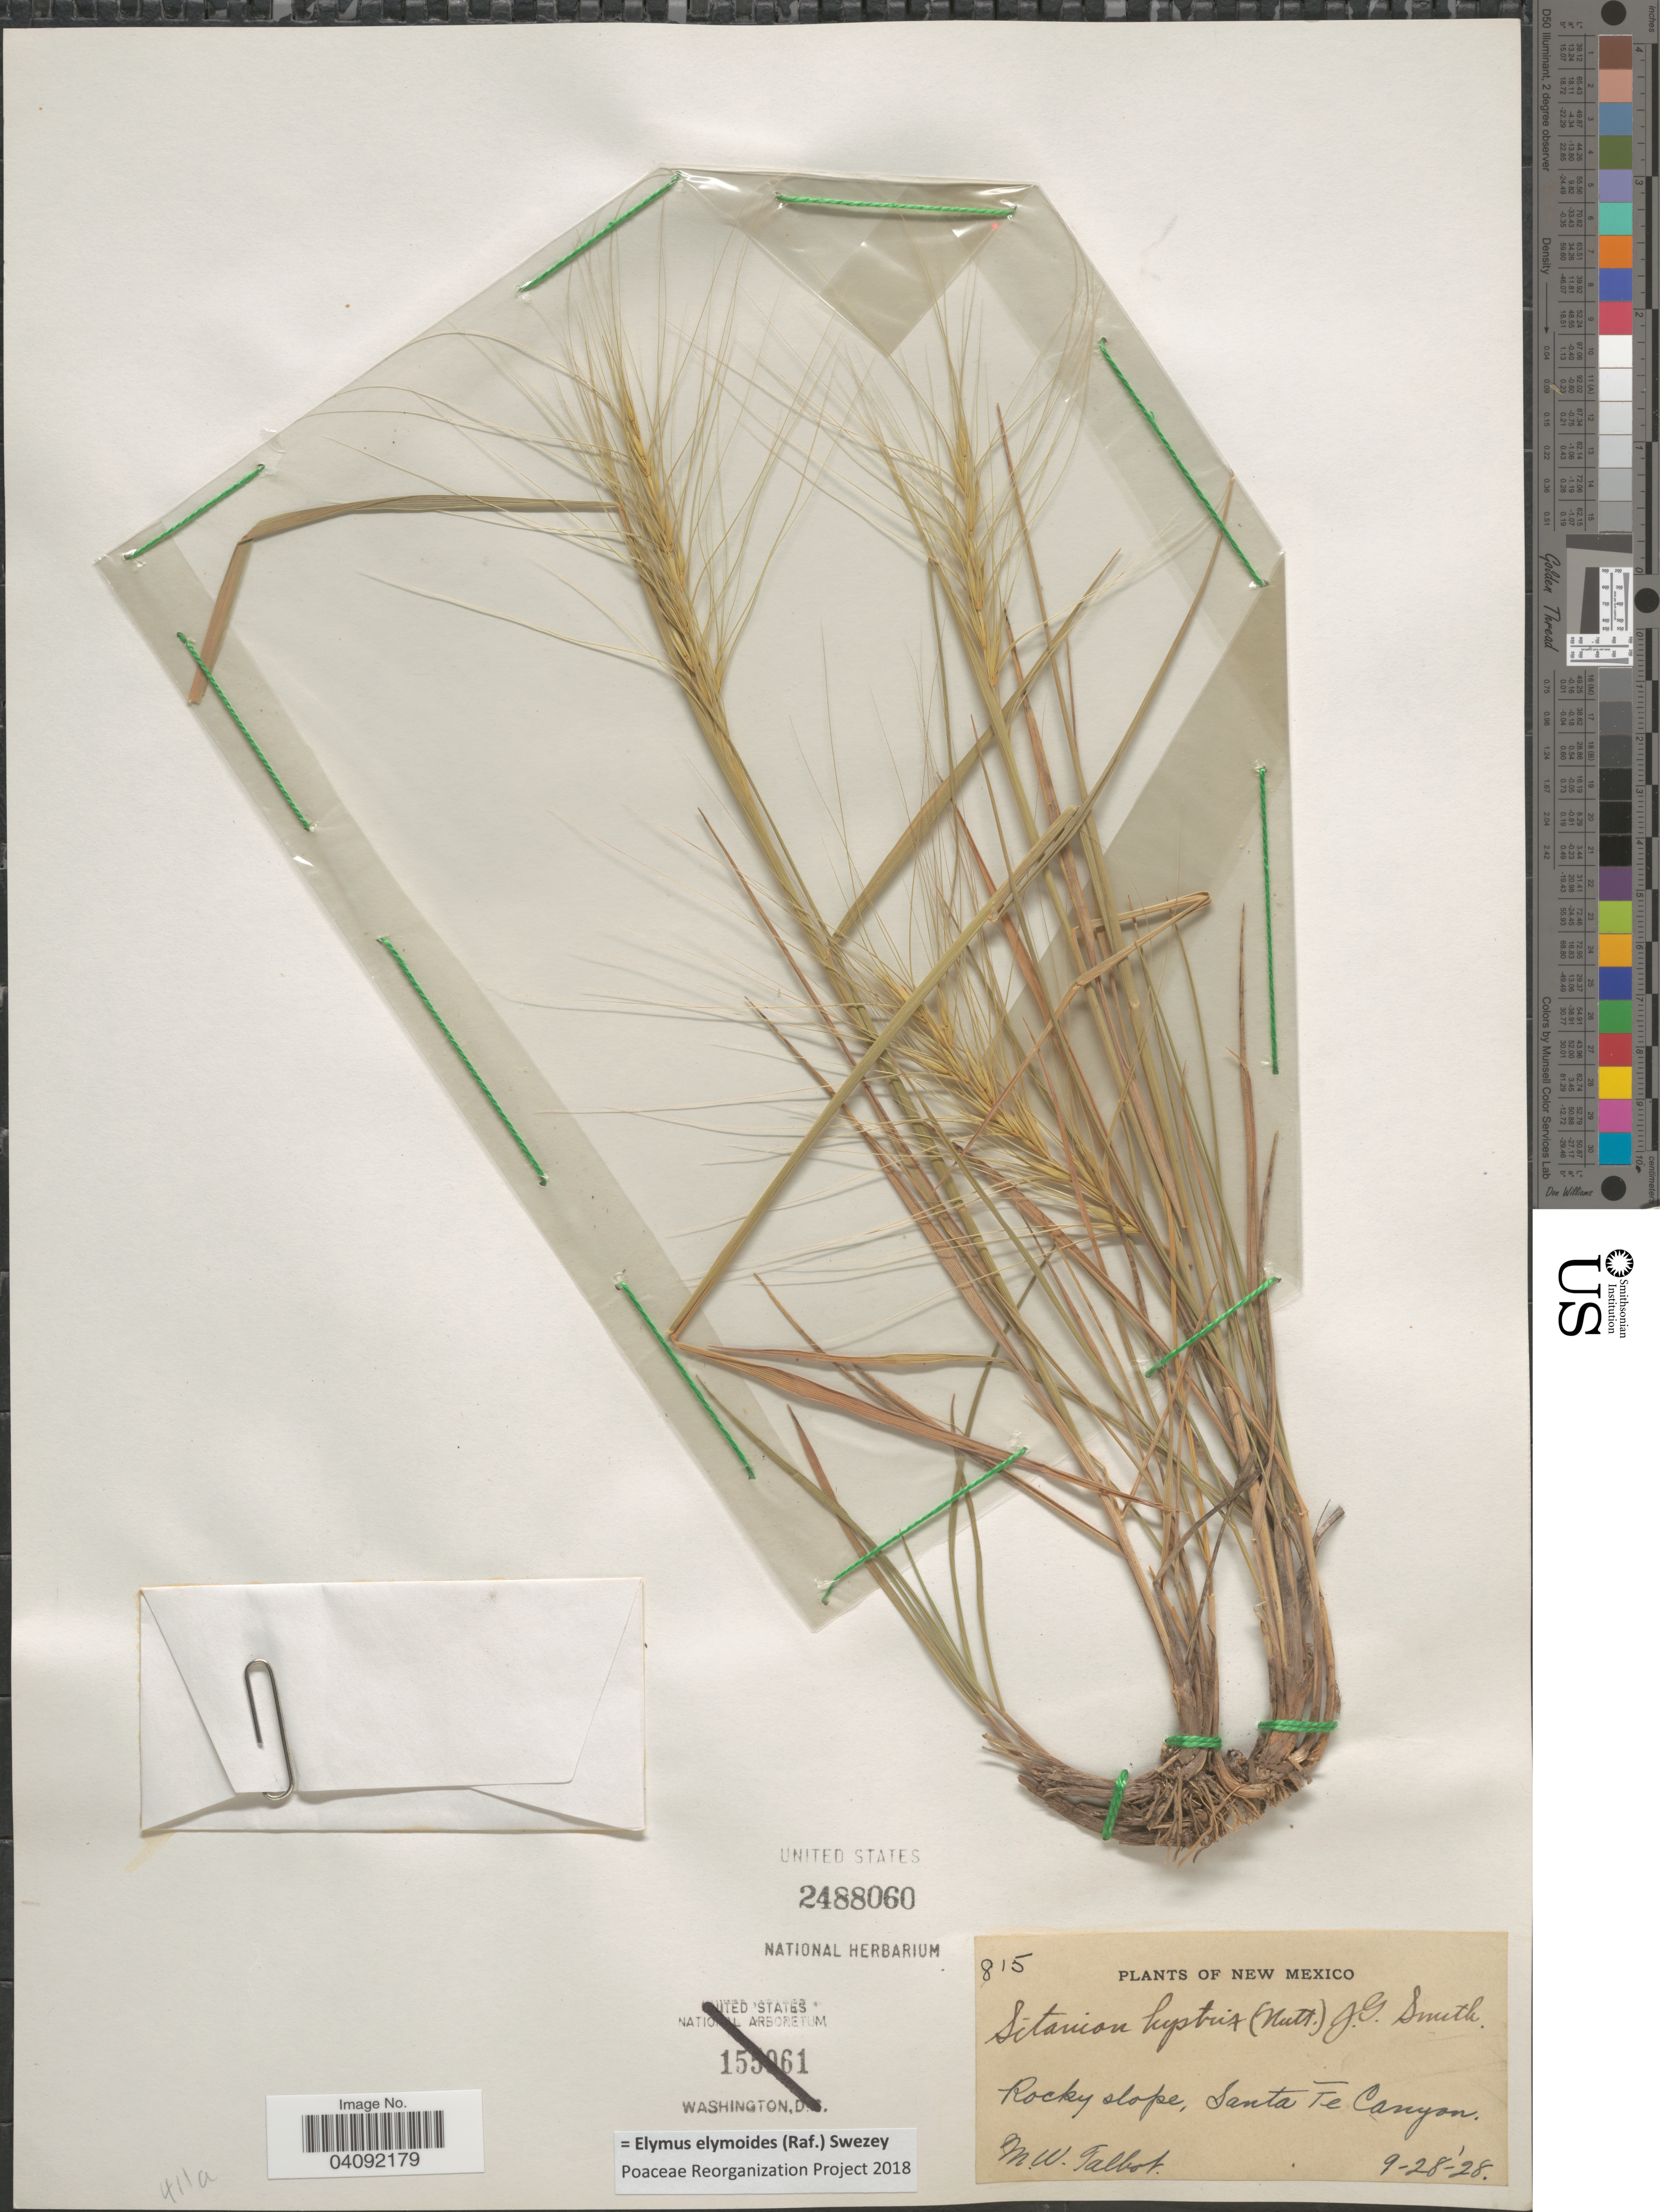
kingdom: Plantae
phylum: Tracheophyta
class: Liliopsida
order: Poales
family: Poaceae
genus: Elymus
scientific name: Elymus elymoides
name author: (Raf.) Swezey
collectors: M. Talbot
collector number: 815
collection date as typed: Transcribed d/m/y: 28/9/28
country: United States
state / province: New Mexico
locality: Rocky slope, Santa Fe Canyon.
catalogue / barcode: US 2488060